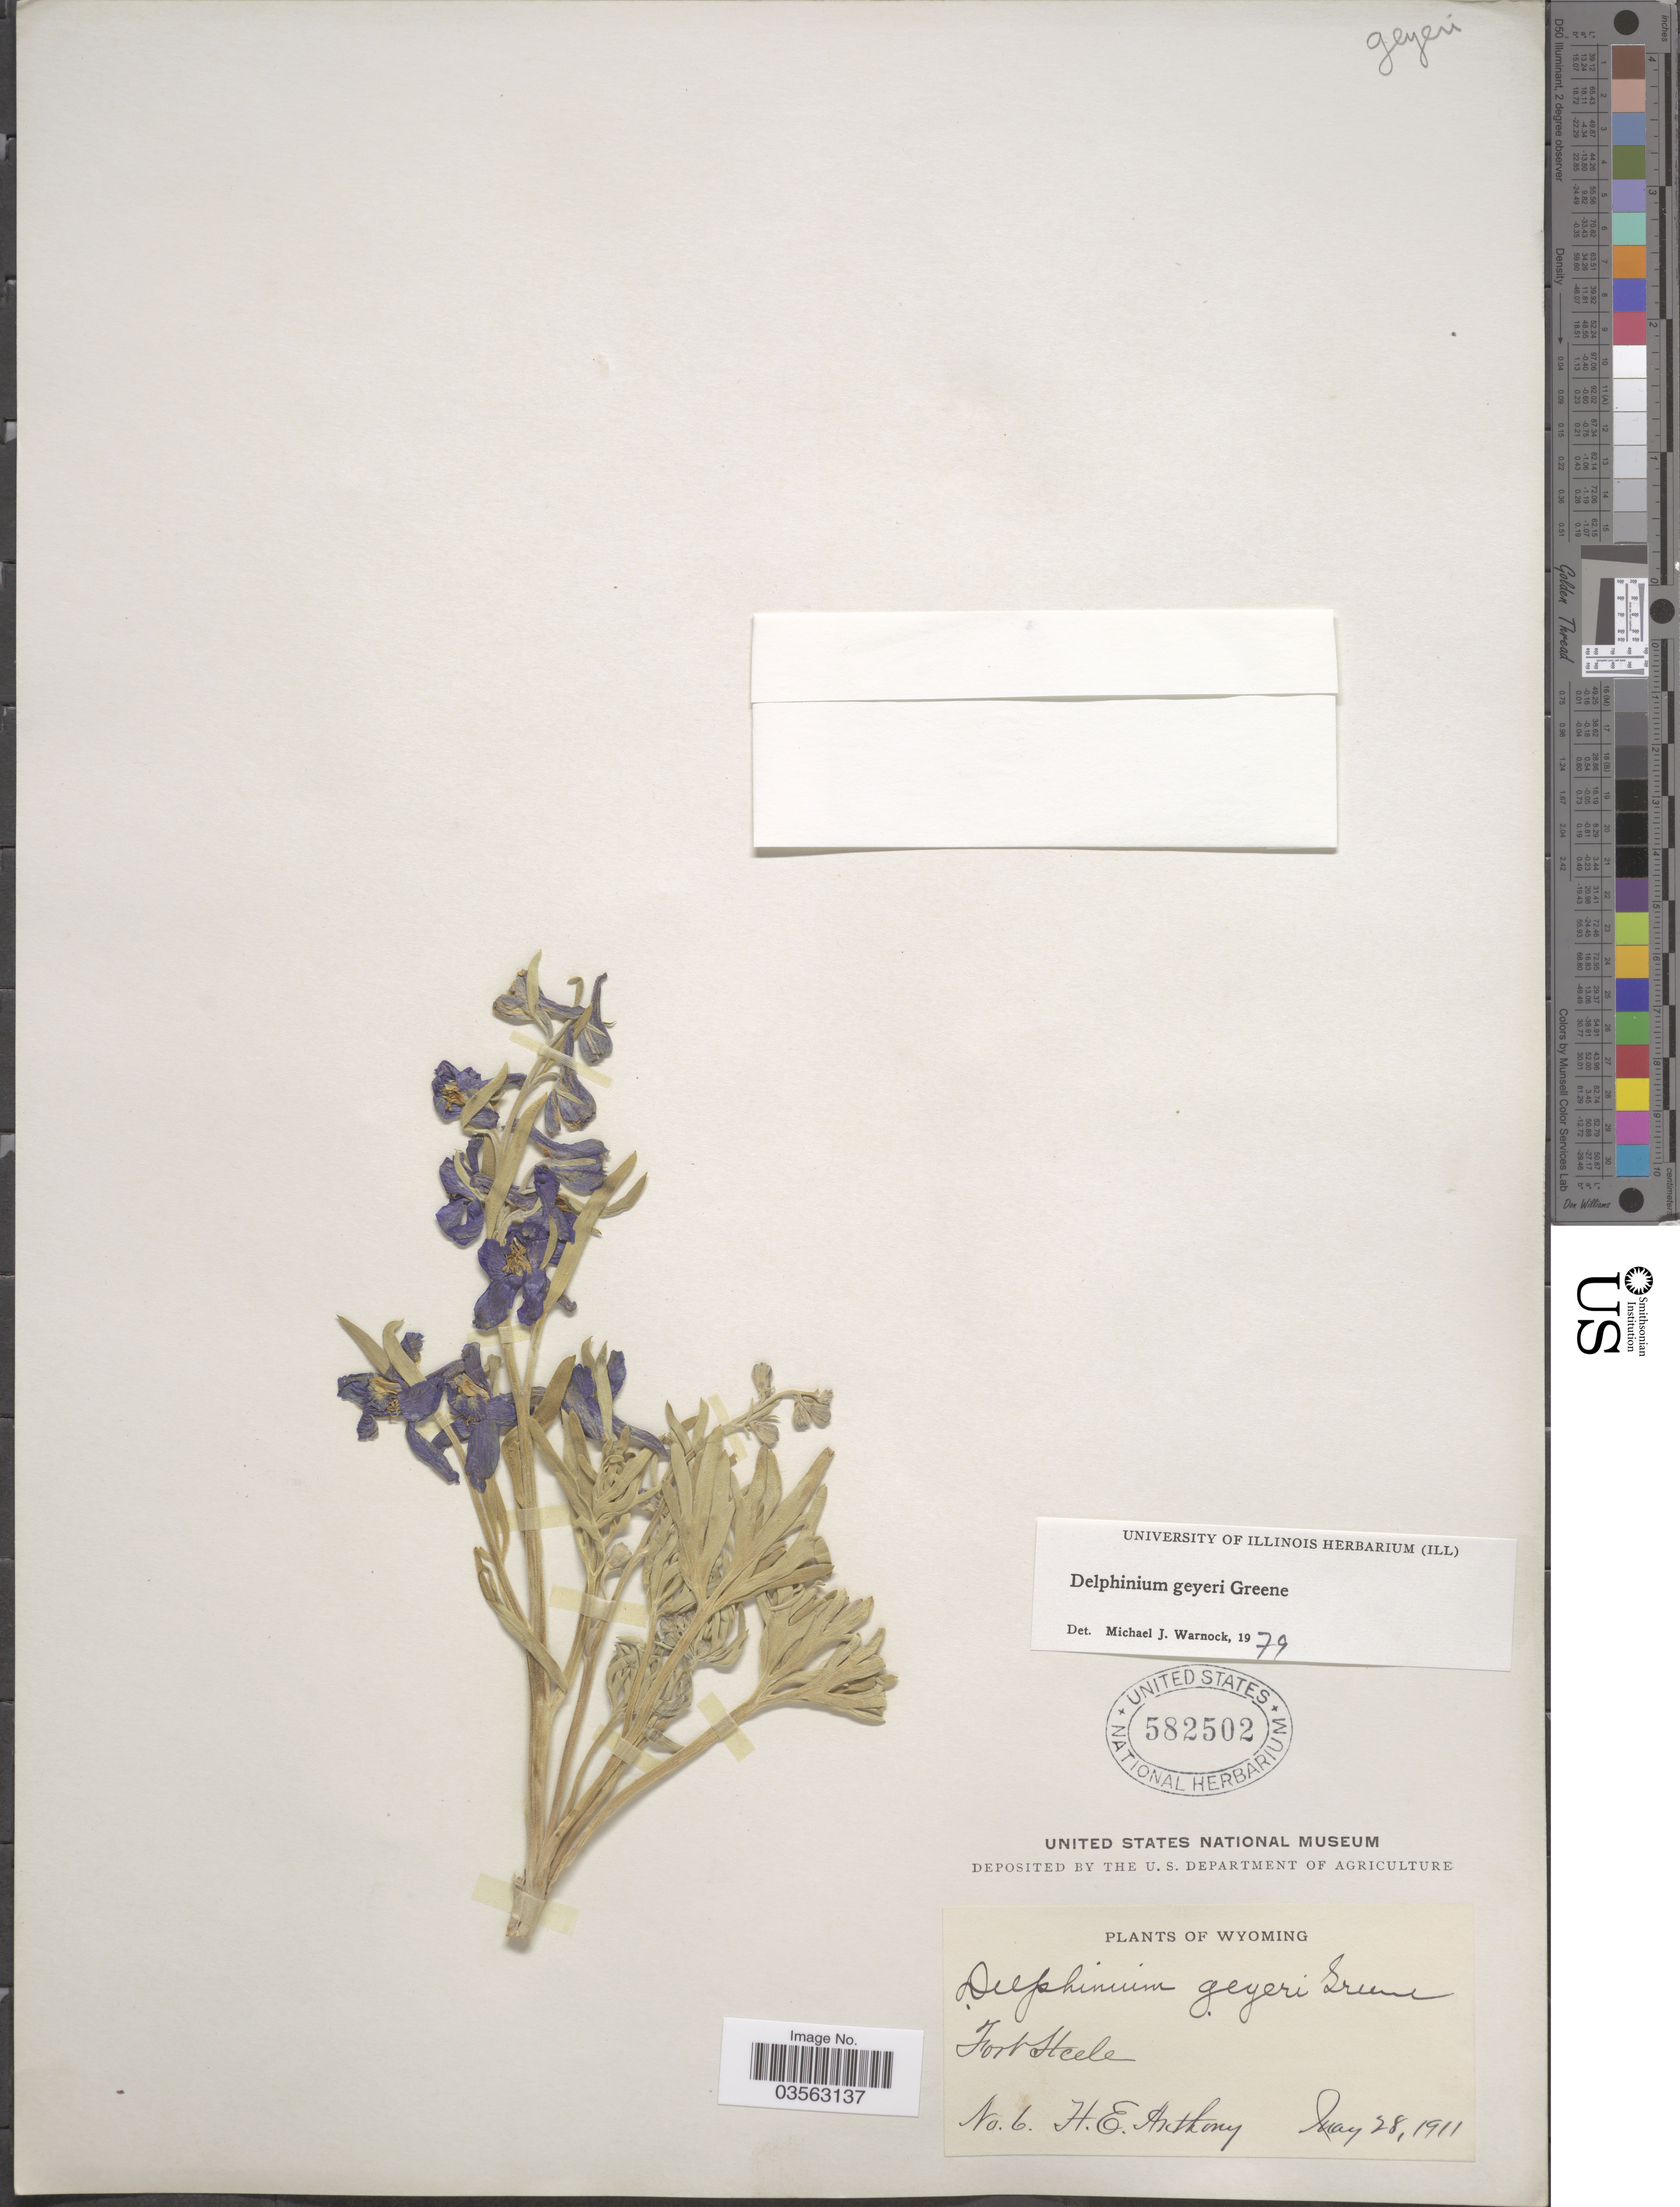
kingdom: Plantae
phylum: Tracheophyta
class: Magnoliopsida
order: Ranunculales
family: Ranunculaceae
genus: Delphinium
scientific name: Delphinium geyeri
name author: Greene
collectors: H. E. Anthony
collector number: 6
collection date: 1911-05-28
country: United States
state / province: Wyoming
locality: Fort Steele.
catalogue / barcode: US 582502